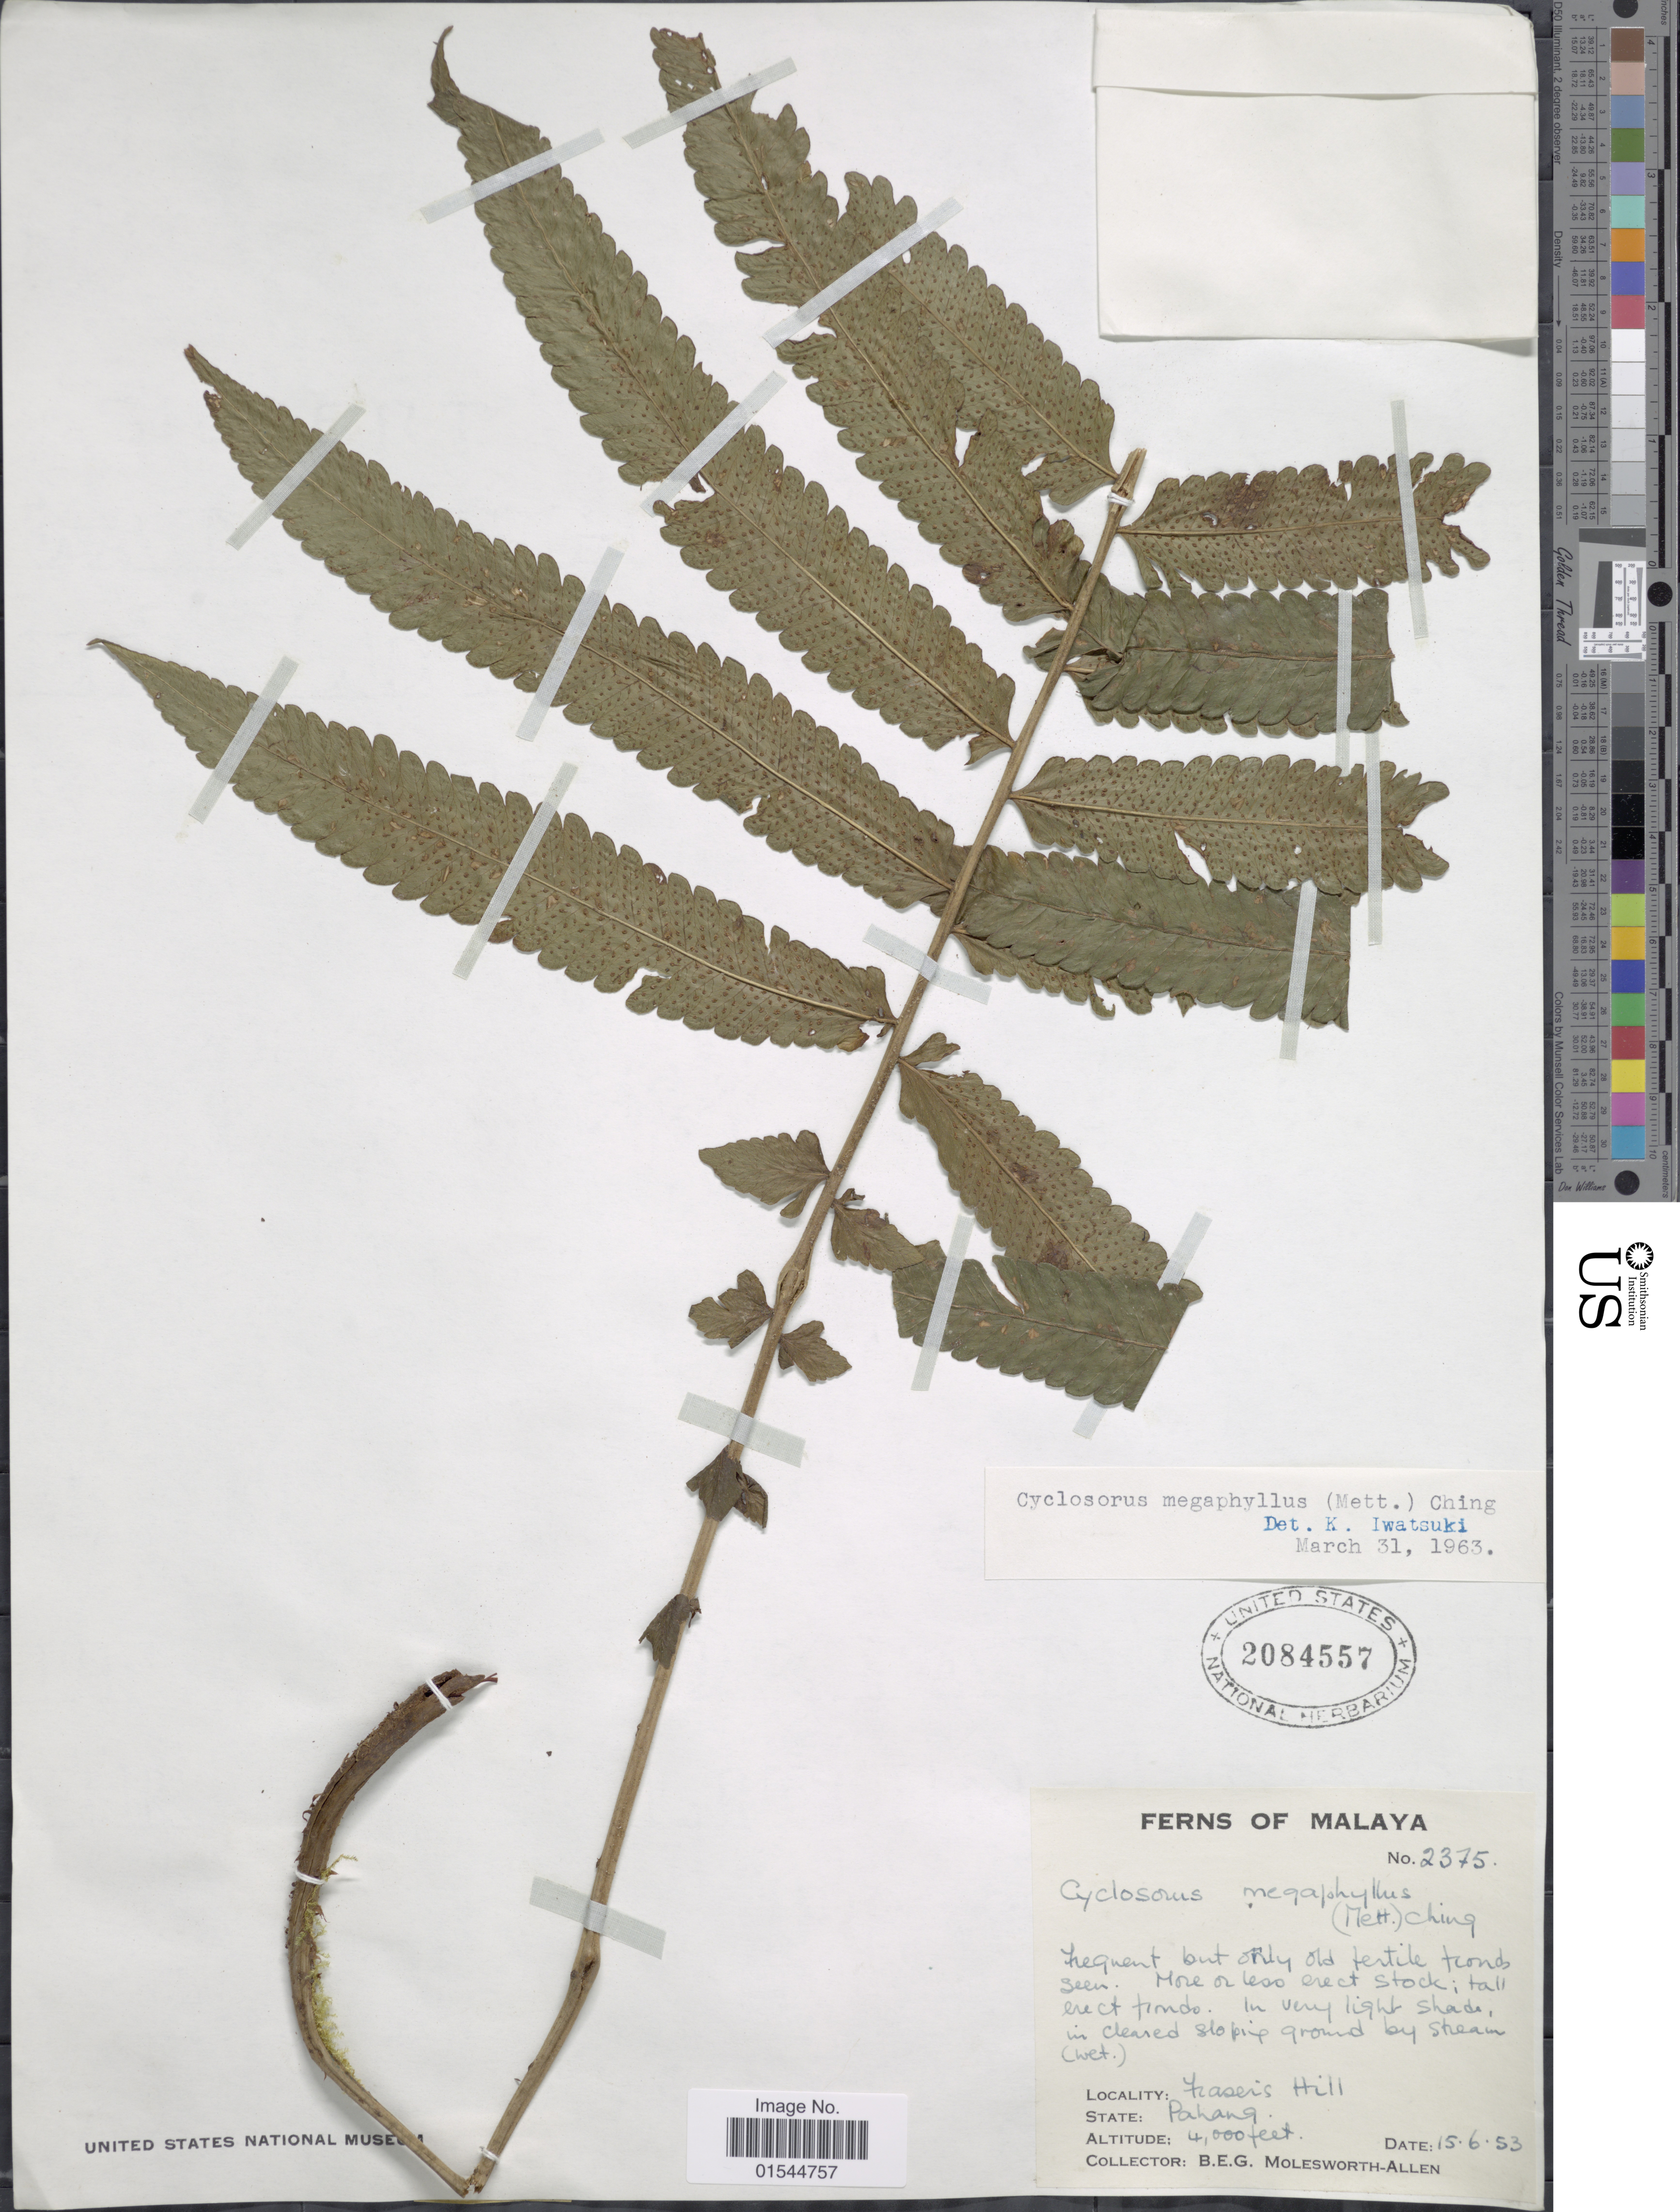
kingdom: Plantae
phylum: Tracheophyta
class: Polypodiopsida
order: Polypodiales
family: Thelypteridaceae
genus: Sphaerostephanos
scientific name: Sphaerostephanos penniger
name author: (Hook.) Holttum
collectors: B. E. G. Molesworth-Allen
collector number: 2375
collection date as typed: Transcribed d/m/y: 15/6/53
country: Malaysia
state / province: Pahang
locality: Malaya, Fraser's Hill, State Pahang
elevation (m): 1219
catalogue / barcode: US 2084557